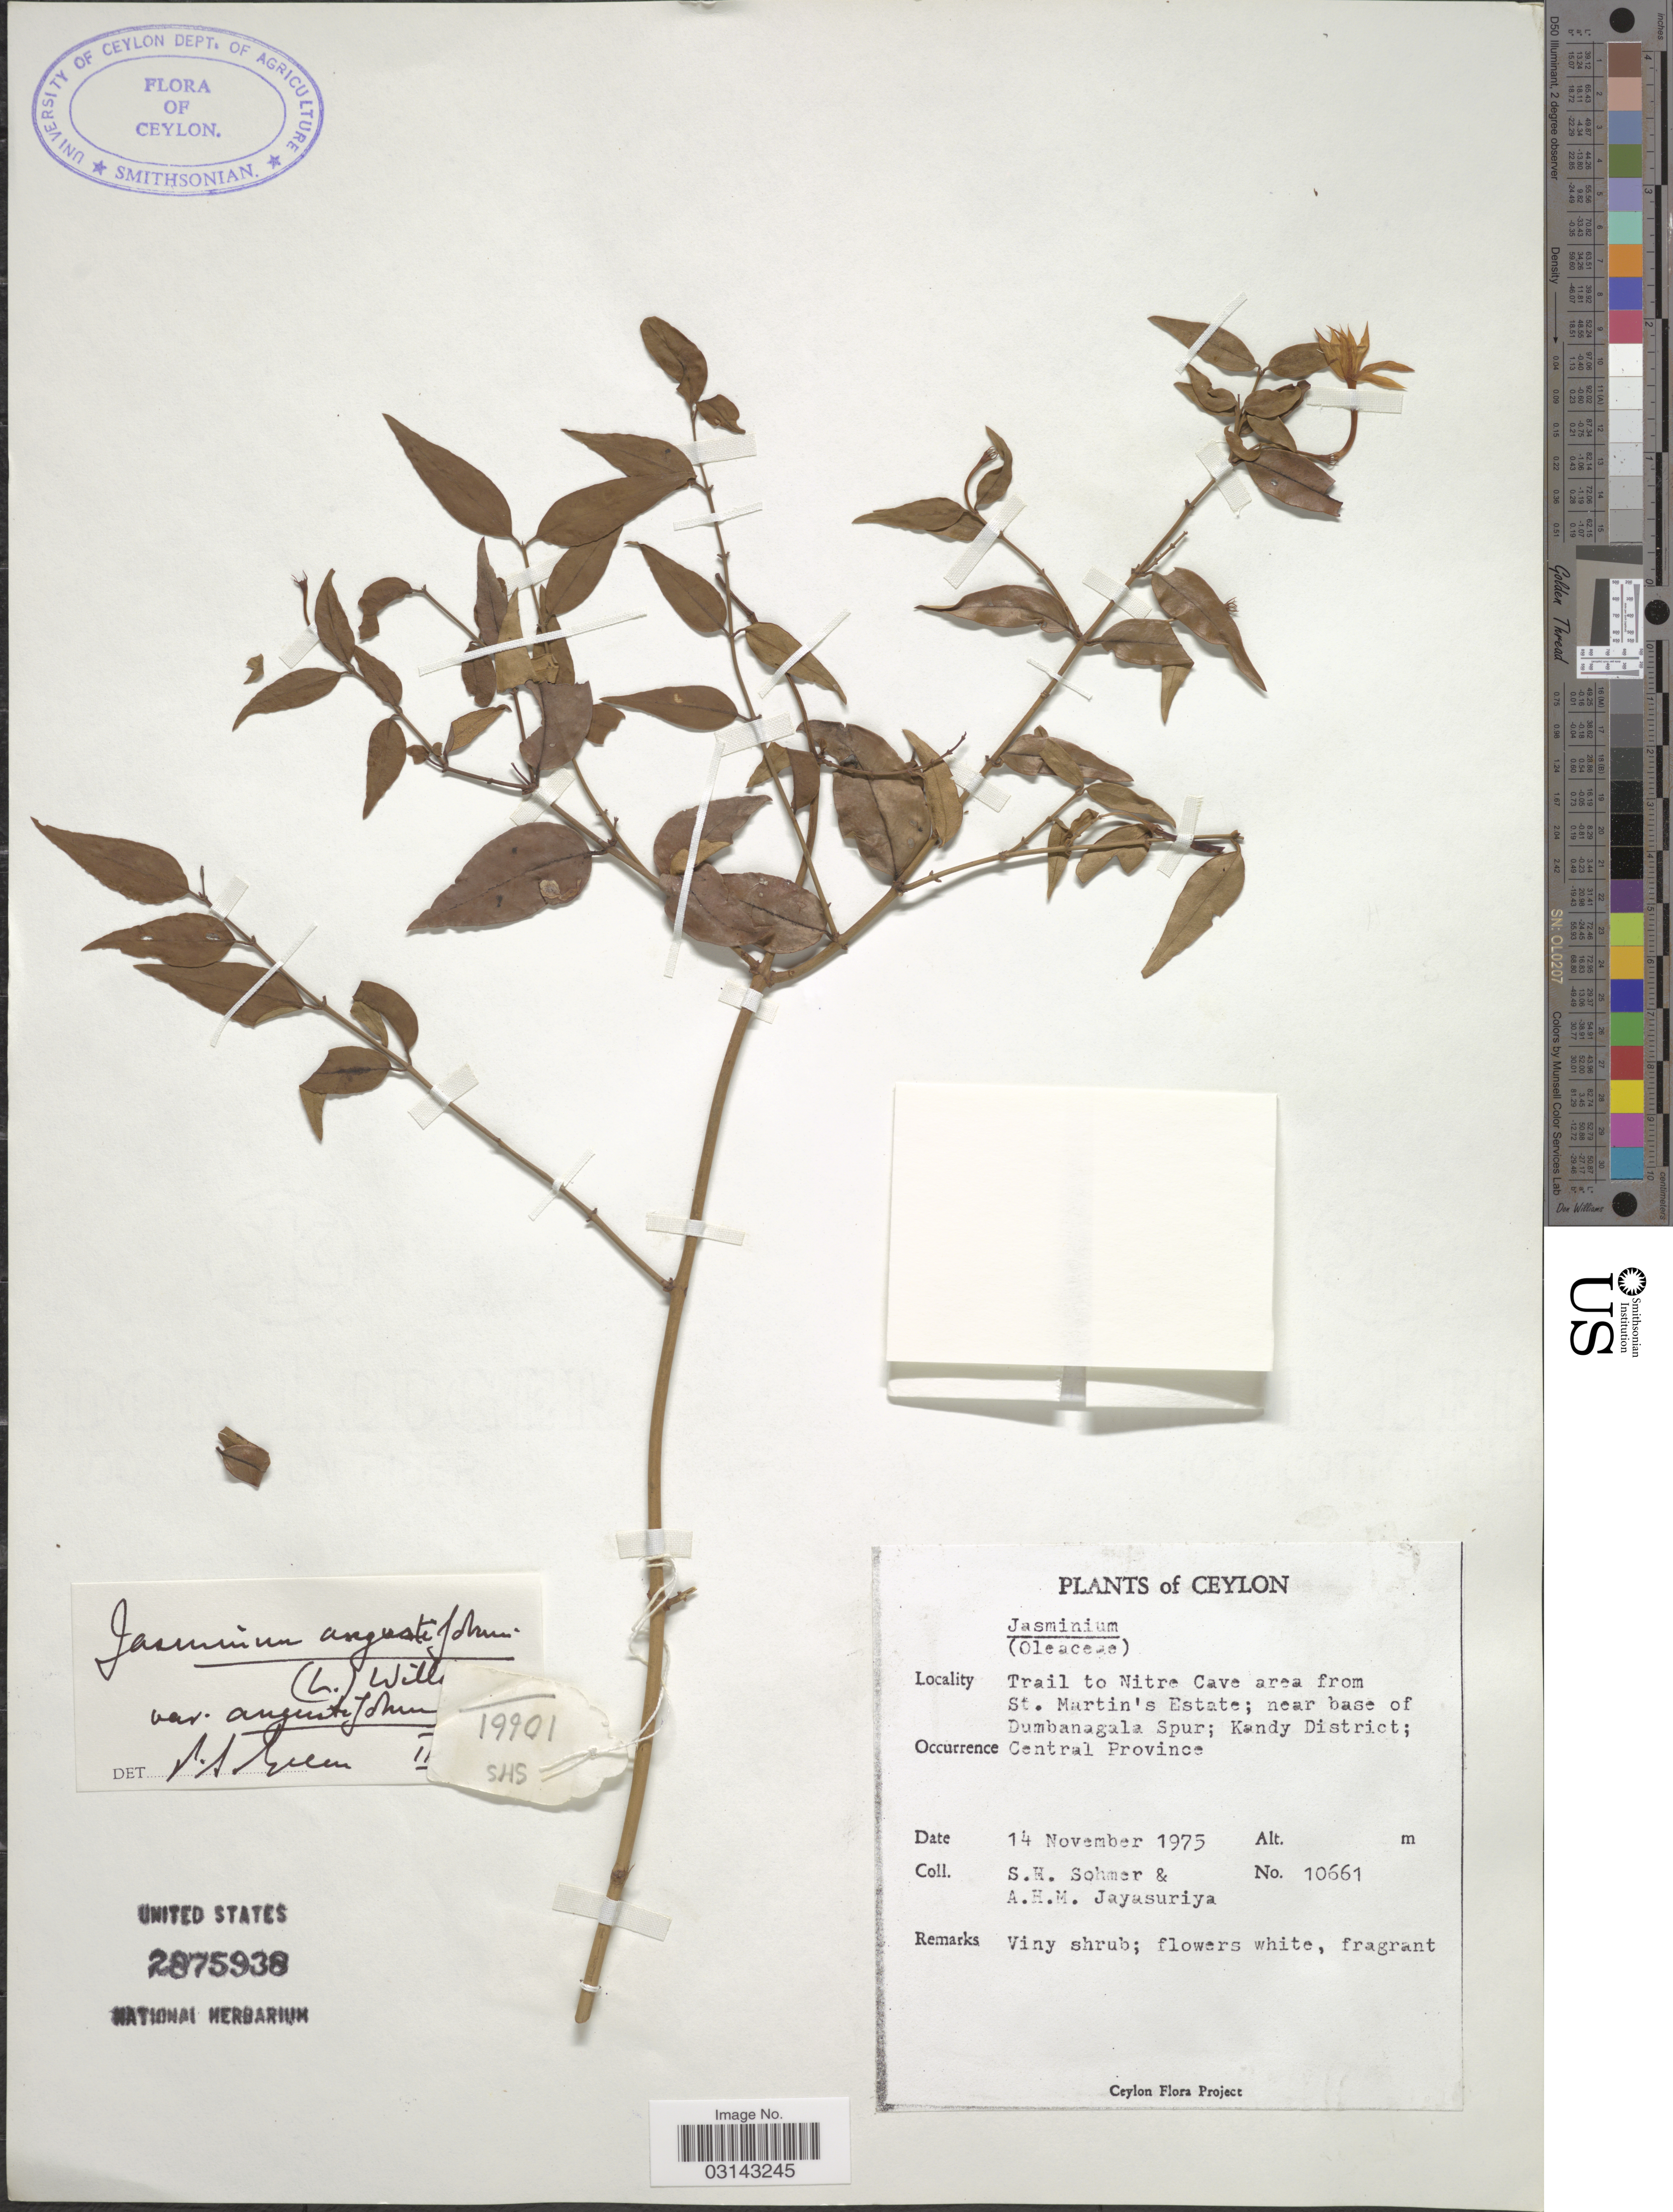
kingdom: Plantae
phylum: Tracheophyta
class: Magnoliopsida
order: Lamiales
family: Oleaceae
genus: Jasminum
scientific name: Jasminum angustifolium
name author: (L.) Willd.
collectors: S. H. Sohmer & A. H. Jayasuriya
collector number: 10661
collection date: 1975-11-14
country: Sri Lanka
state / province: Central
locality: Ceylon. Trail to Nitre Cave area from St. Martin's Estatel near base of Dumbanagala Spur; Kandy District.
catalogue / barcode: US 2875938